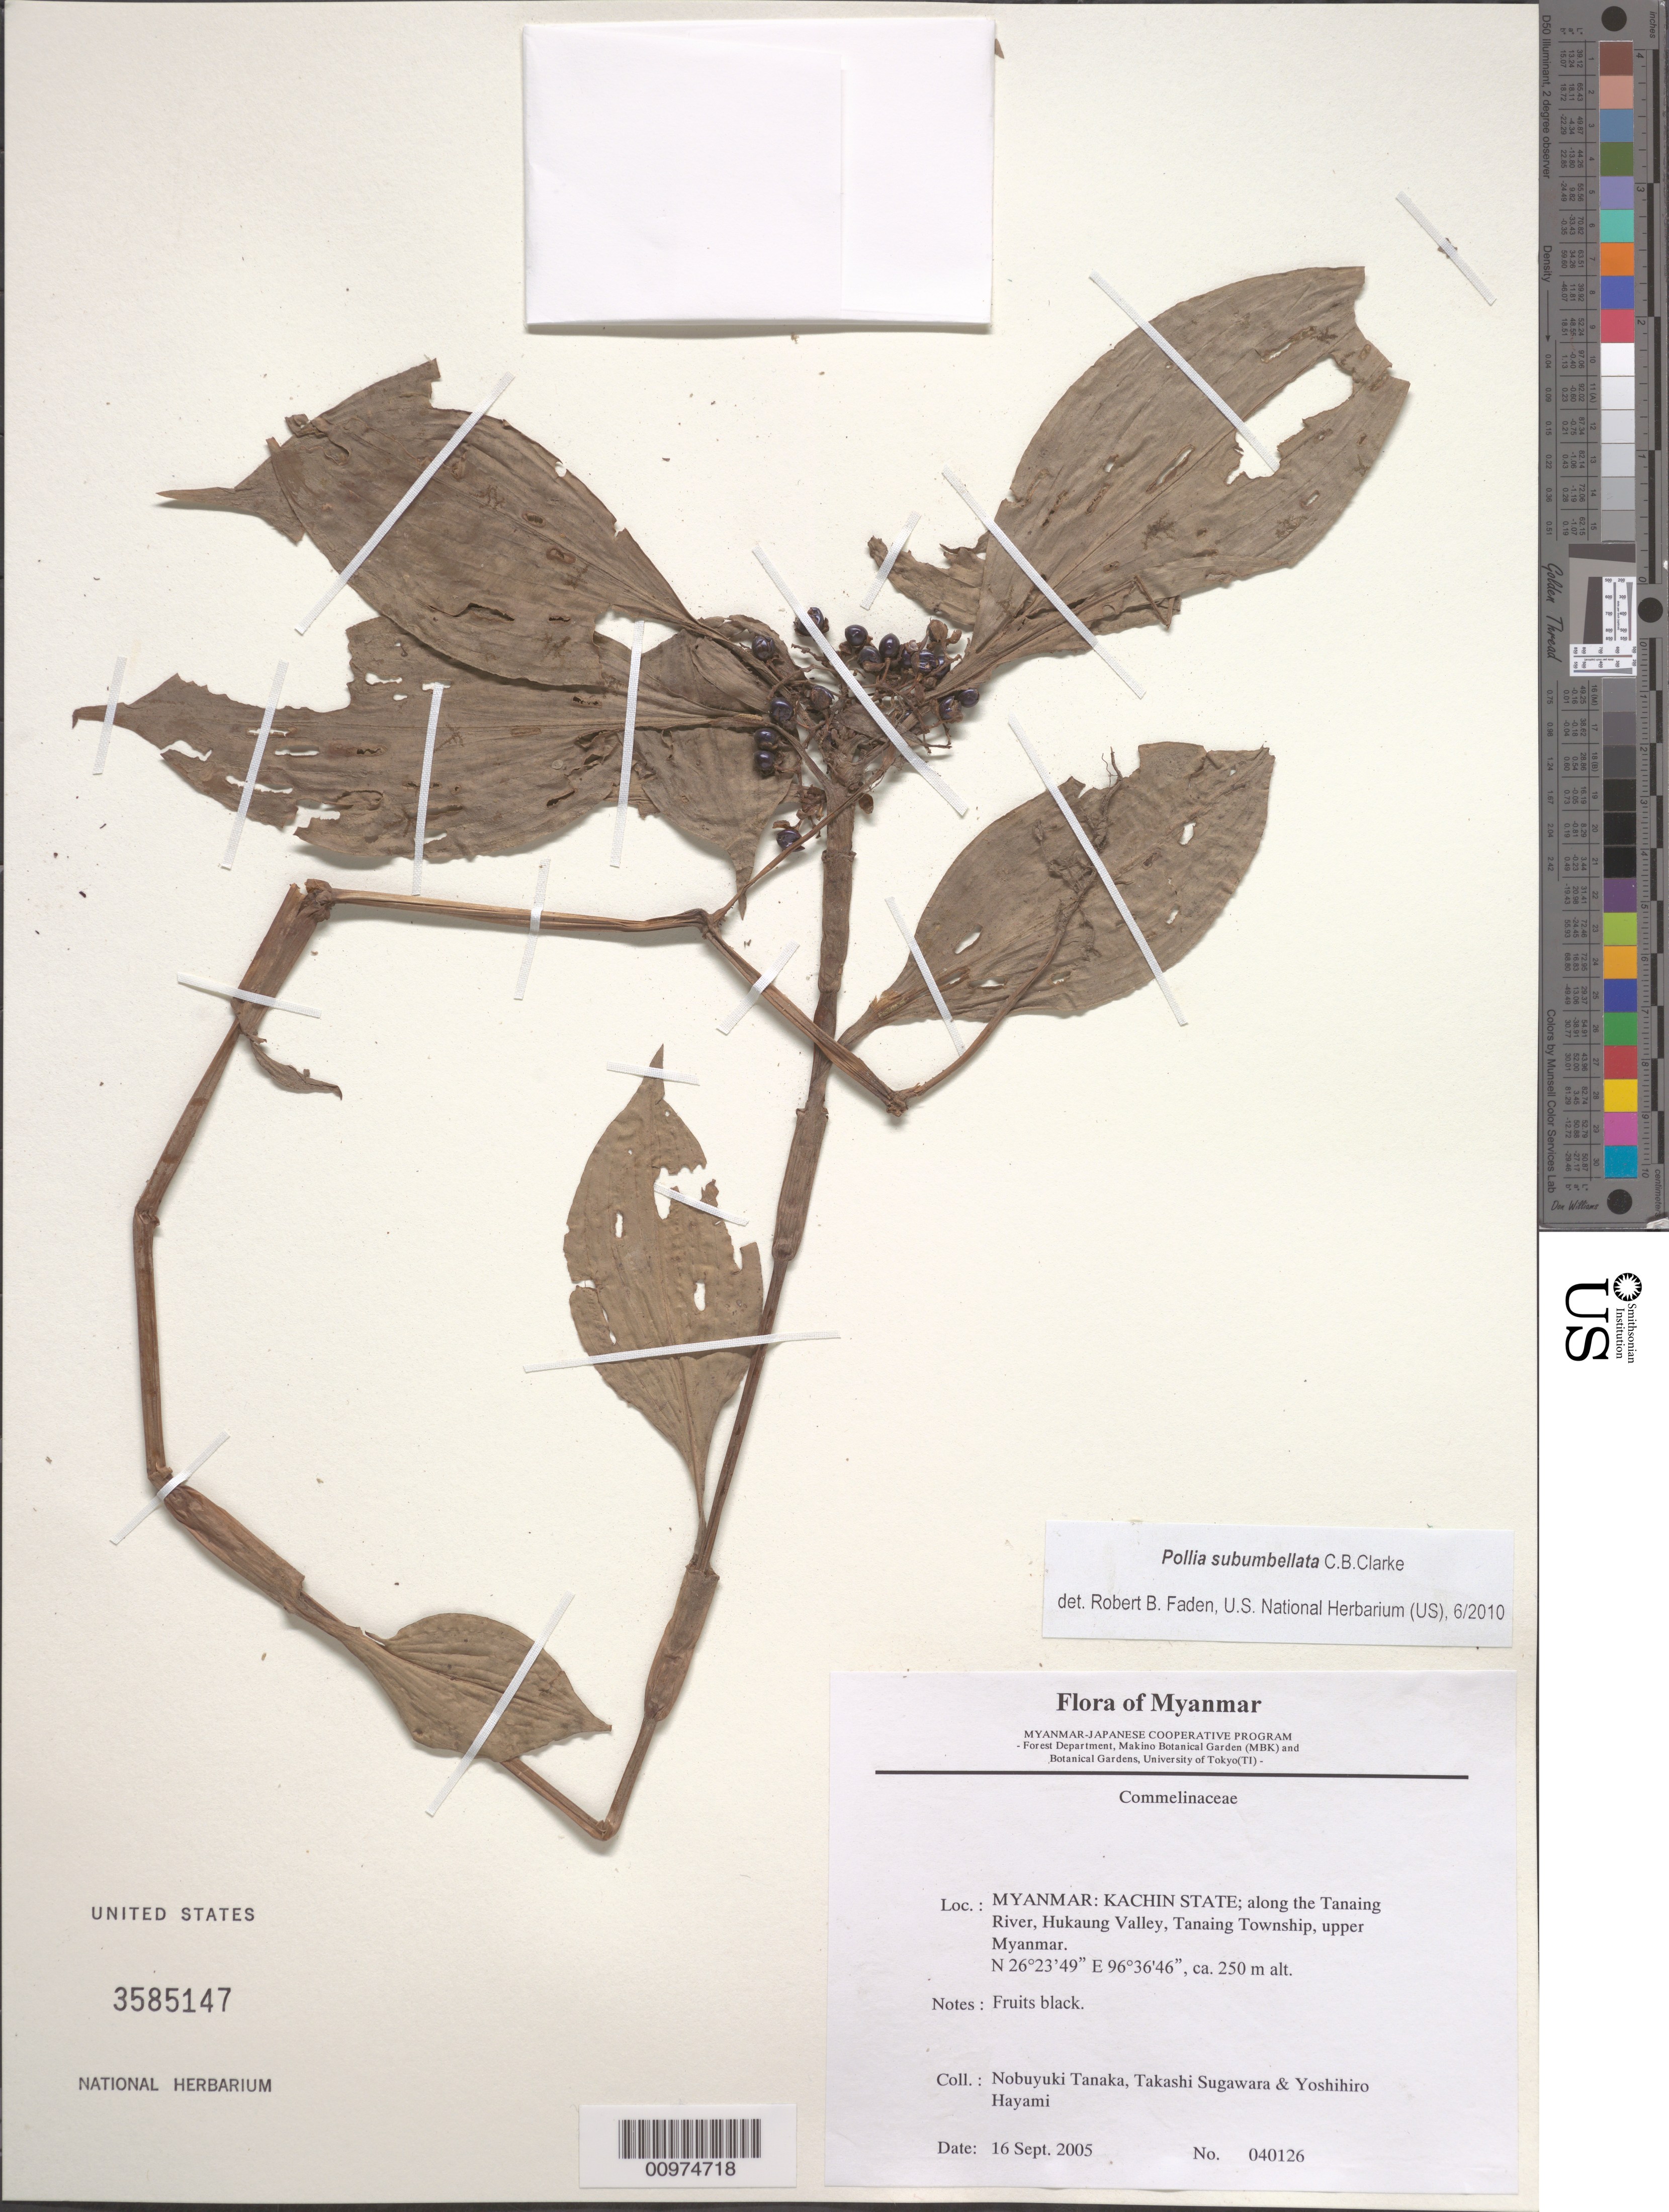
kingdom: Plantae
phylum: Tracheophyta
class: Liliopsida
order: Commelinales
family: Commelinaceae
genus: Pollia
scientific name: Pollia subumbellata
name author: C.B. Clarke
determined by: Faden, Robert B., (US), Smithsonian Institution - National Museum of Natural History (UNITED STATES)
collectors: N. Tanaka et al.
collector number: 040126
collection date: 2005-09-16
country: Myanmar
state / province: Kachin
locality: along the Tanaing River, Hukaung Valley, Tanaing Township, upper Myanmar.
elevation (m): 250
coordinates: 26 23 49 n, 96 36 46 e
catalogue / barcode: US 3585147